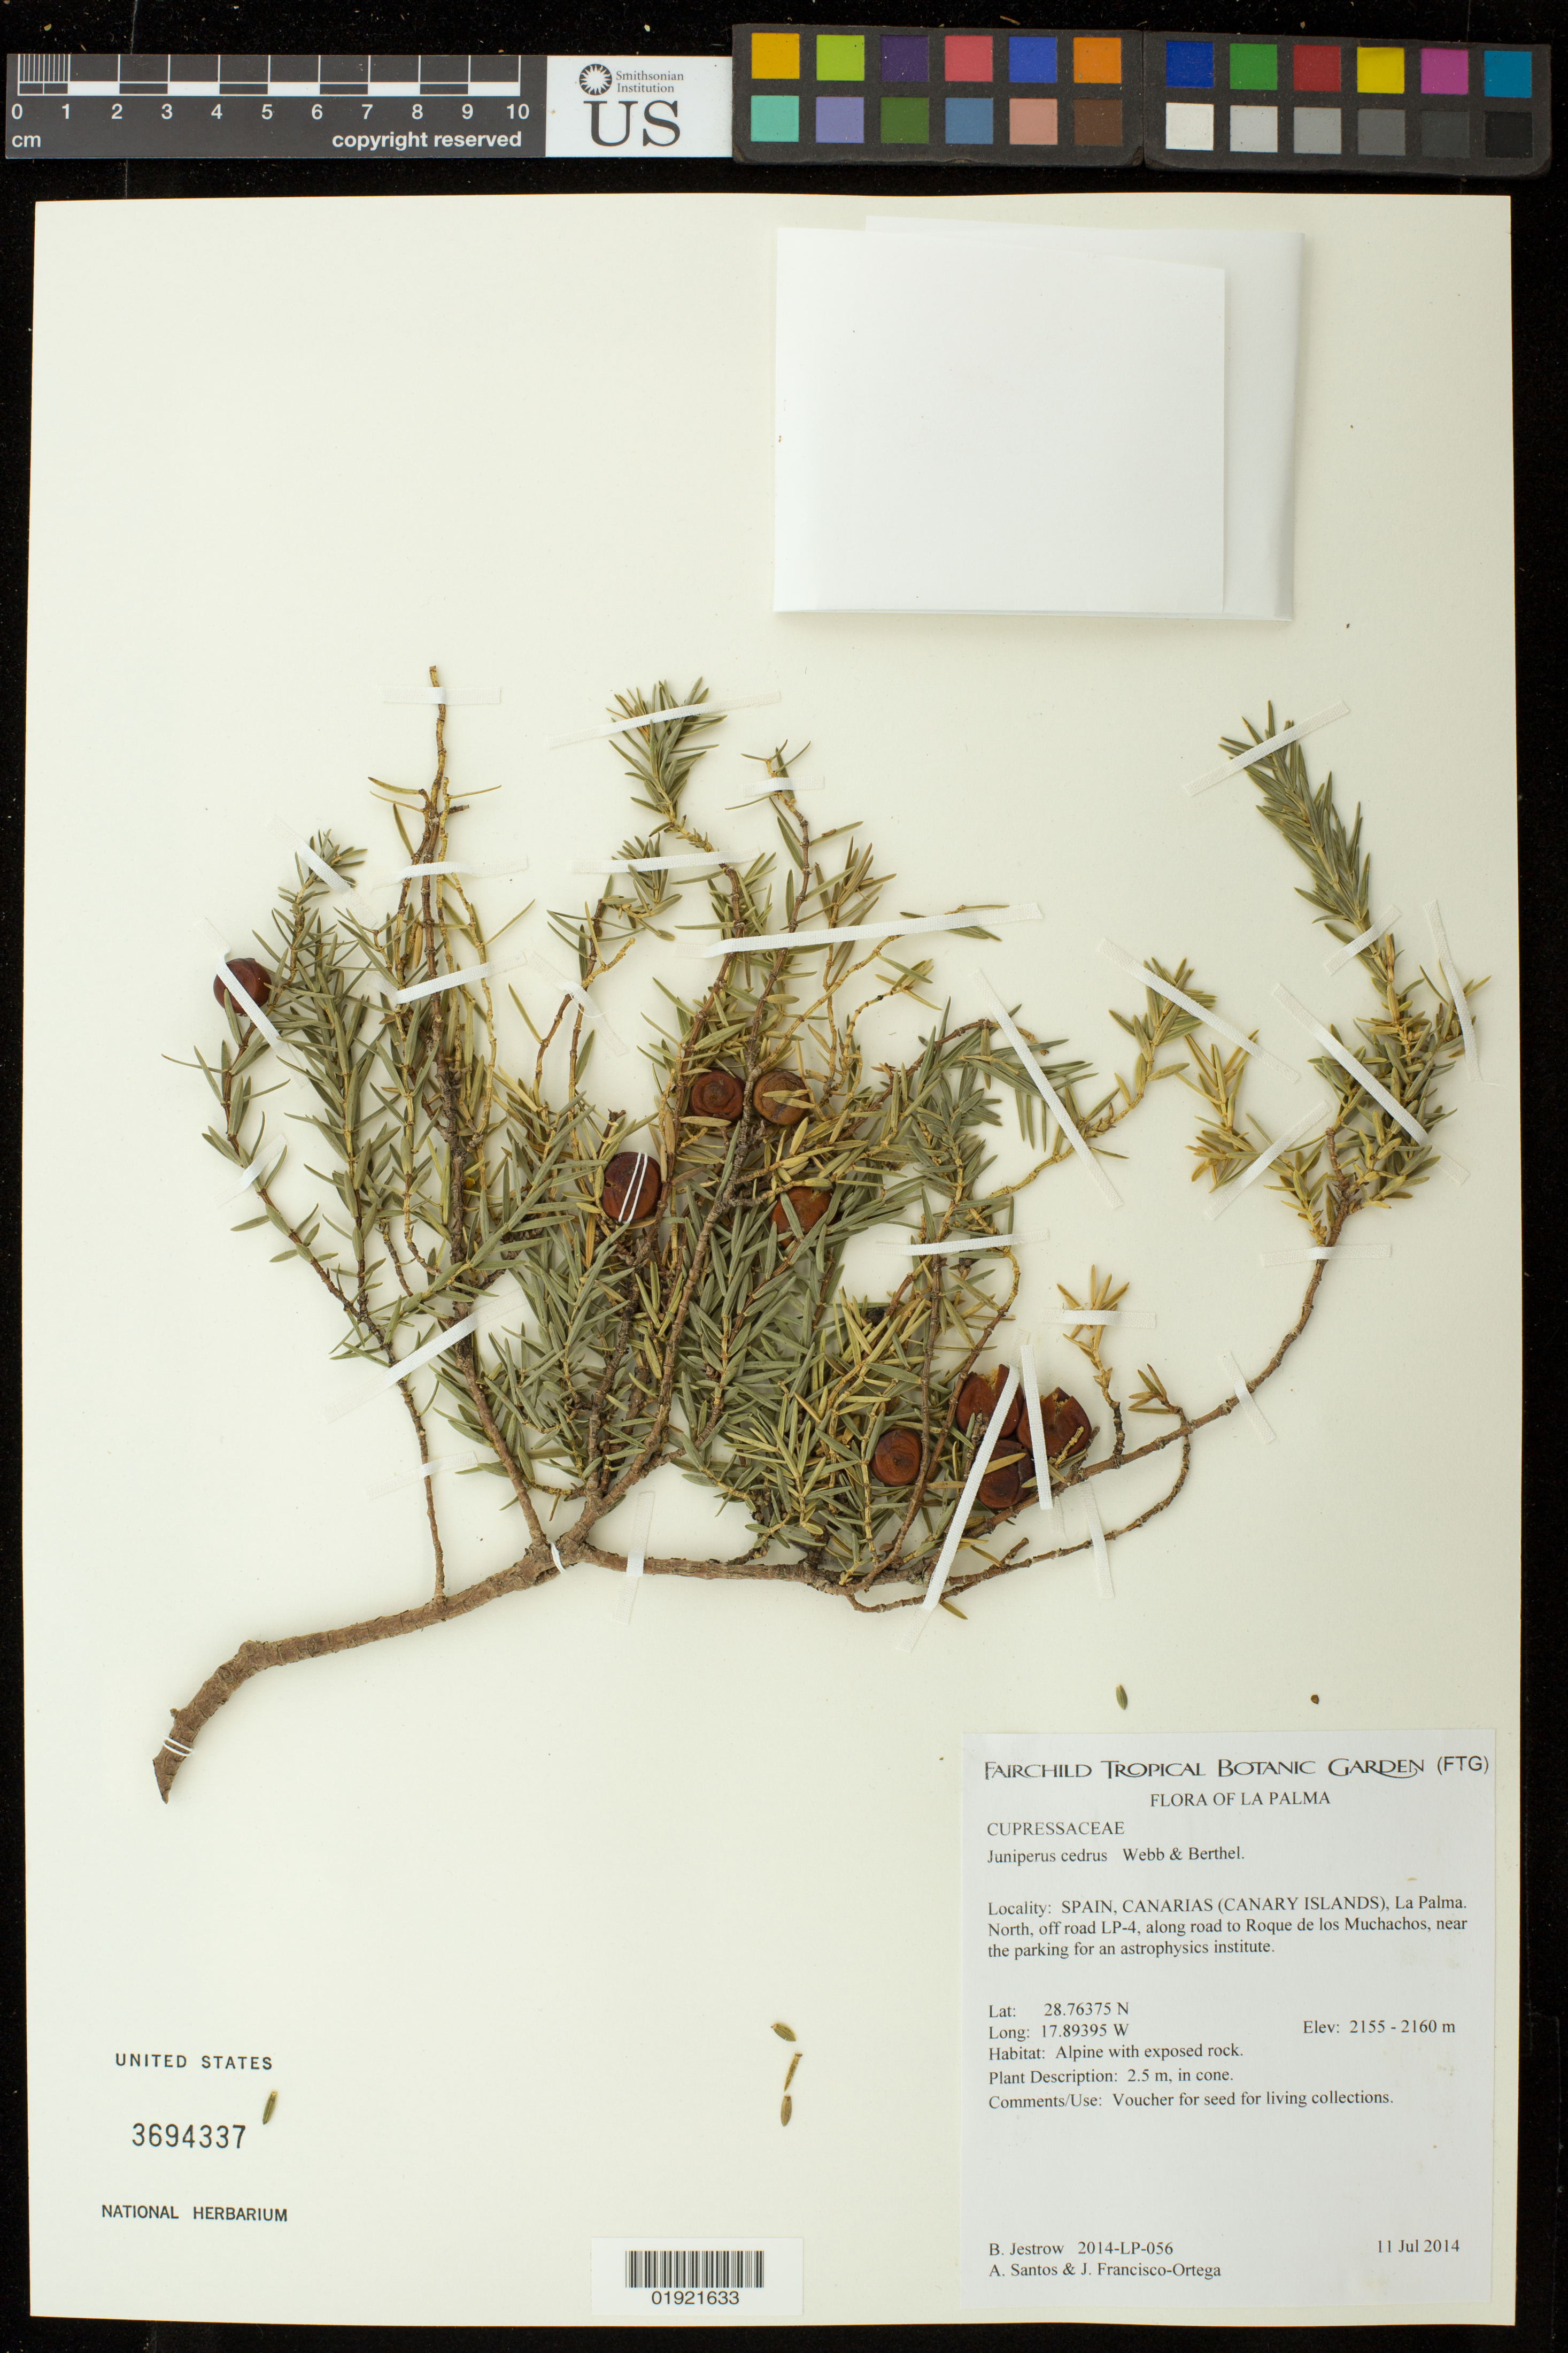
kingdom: Plantae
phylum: Tracheophyta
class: Pinopsida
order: Pinales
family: Cupressaceae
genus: Juniperus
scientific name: Juniperus cedrus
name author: Webb. & Berthel.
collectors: B. Jestrow, A. Santos & J. Francisco-Ortega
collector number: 2014-LP-056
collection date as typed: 11 Jul 2014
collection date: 2014-07-11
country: Spain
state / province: Canarias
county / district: Santa Cruz de Tenerife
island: La Palma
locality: La Palma. North, off road LP-4, along road to Roque de los Muchachos, near the parking for an astrophysics institute.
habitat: alpine with exposed rock.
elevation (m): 2155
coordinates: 28.76375 N, 17.89395 W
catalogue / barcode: US 3694337